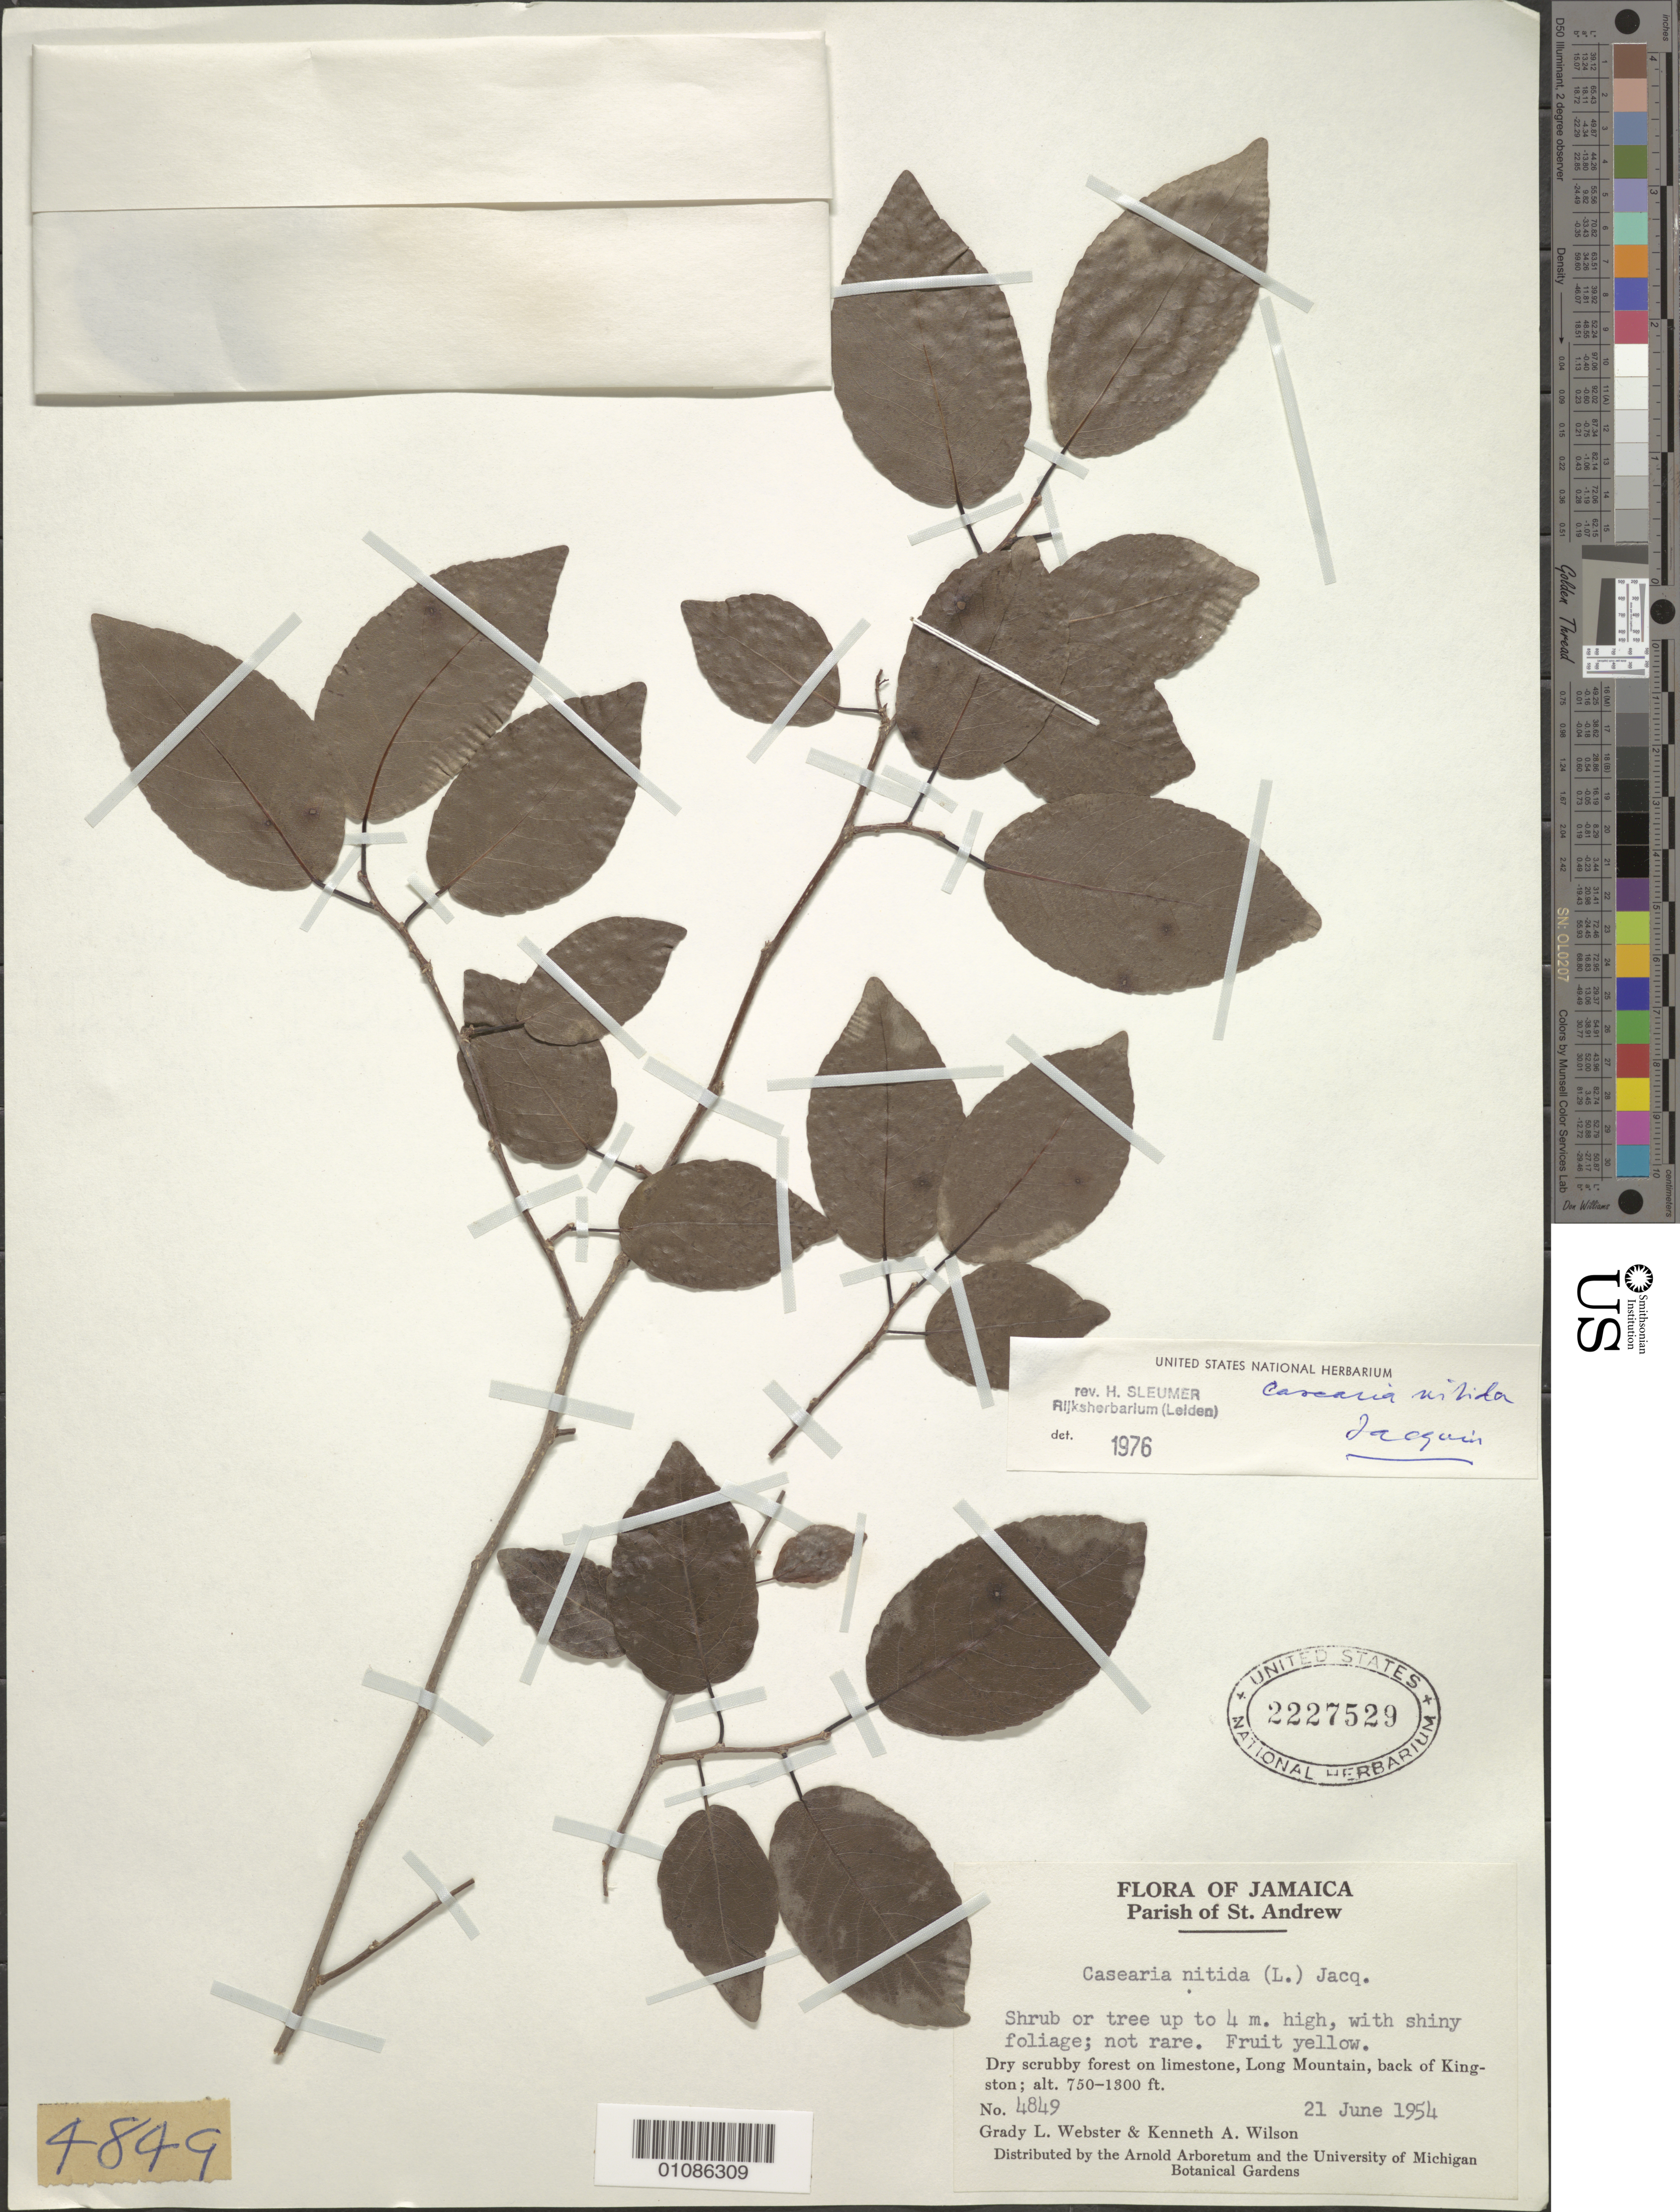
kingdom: Plantae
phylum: Tracheophyta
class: Magnoliopsida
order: Malpighiales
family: Salicaceae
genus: Casearia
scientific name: Casearia nitida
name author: (L.) Jacq.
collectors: G. L. Webster & K. A. Wilson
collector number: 4849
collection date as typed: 21 Jun 1954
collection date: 1954-06-21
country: Jamaica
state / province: Saint Andrew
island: Jamaica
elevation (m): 229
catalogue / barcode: US 2227529